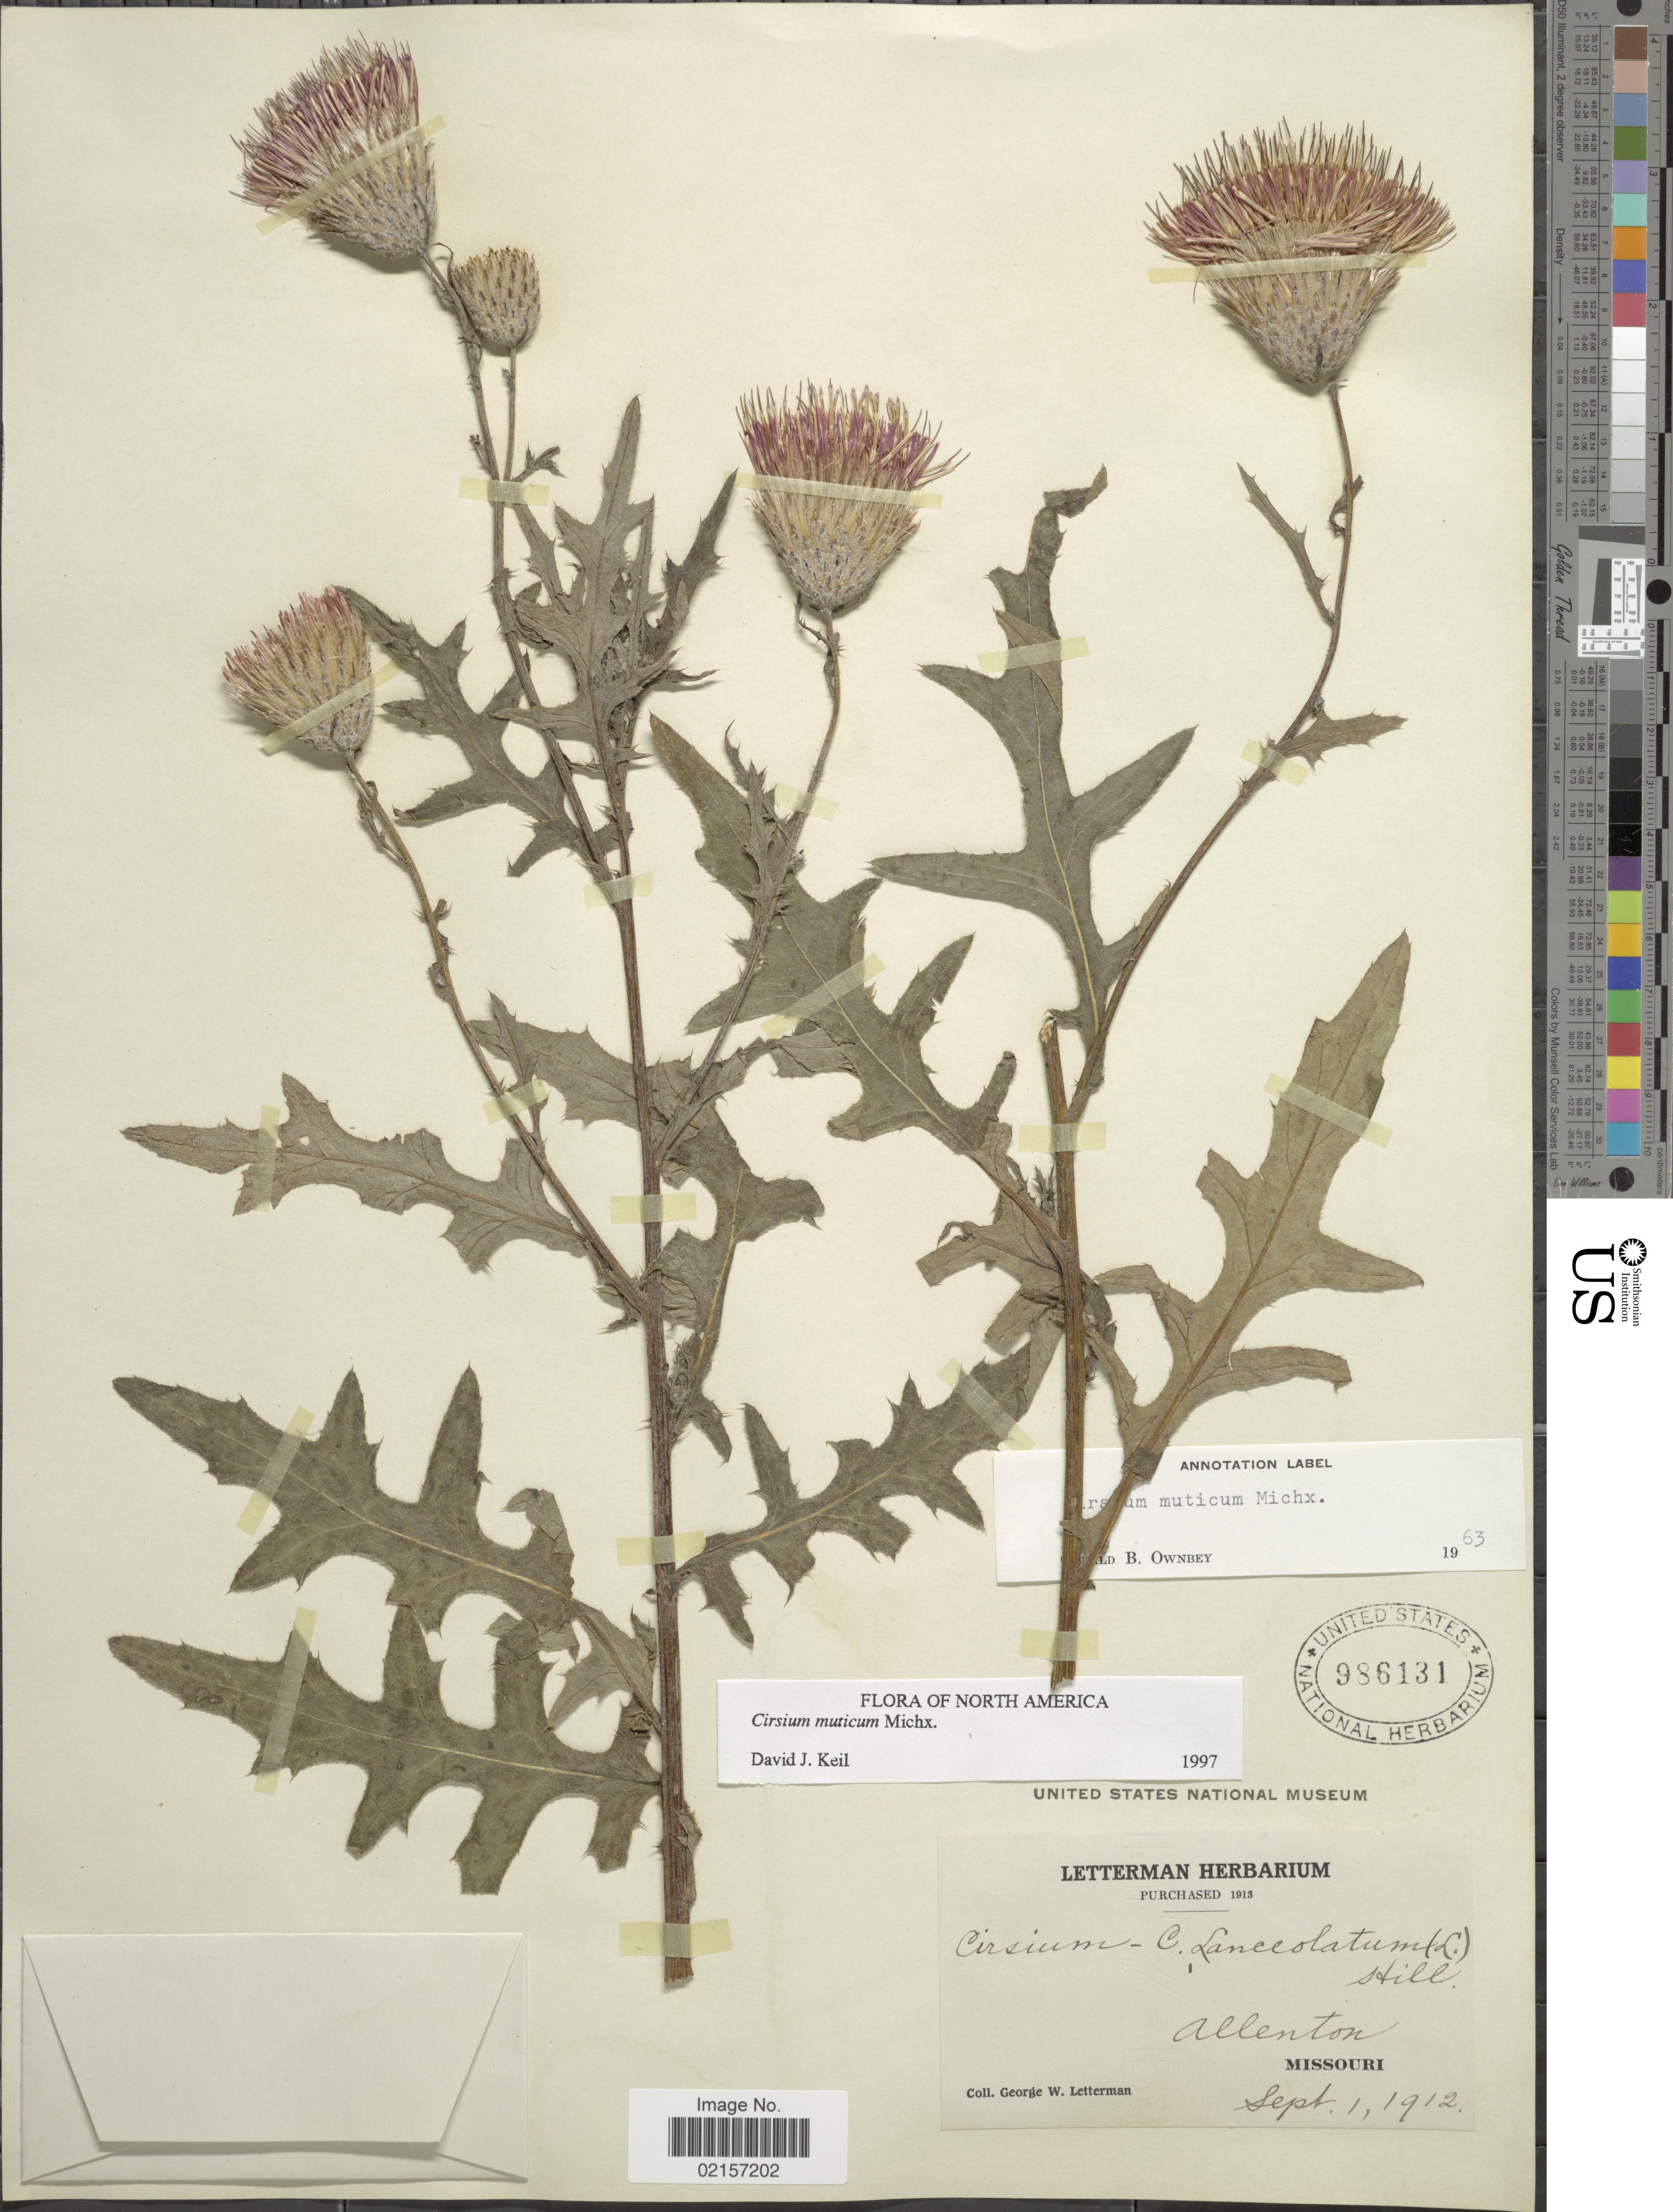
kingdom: Plantae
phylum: Tracheophyta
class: Magnoliopsida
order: Asterales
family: Asteraceae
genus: Cirsium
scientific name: Cirsium muticum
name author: Michx.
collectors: G. W. Letterman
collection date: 1912-09-01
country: United States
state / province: Missouri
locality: Allenton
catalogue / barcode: US 986131